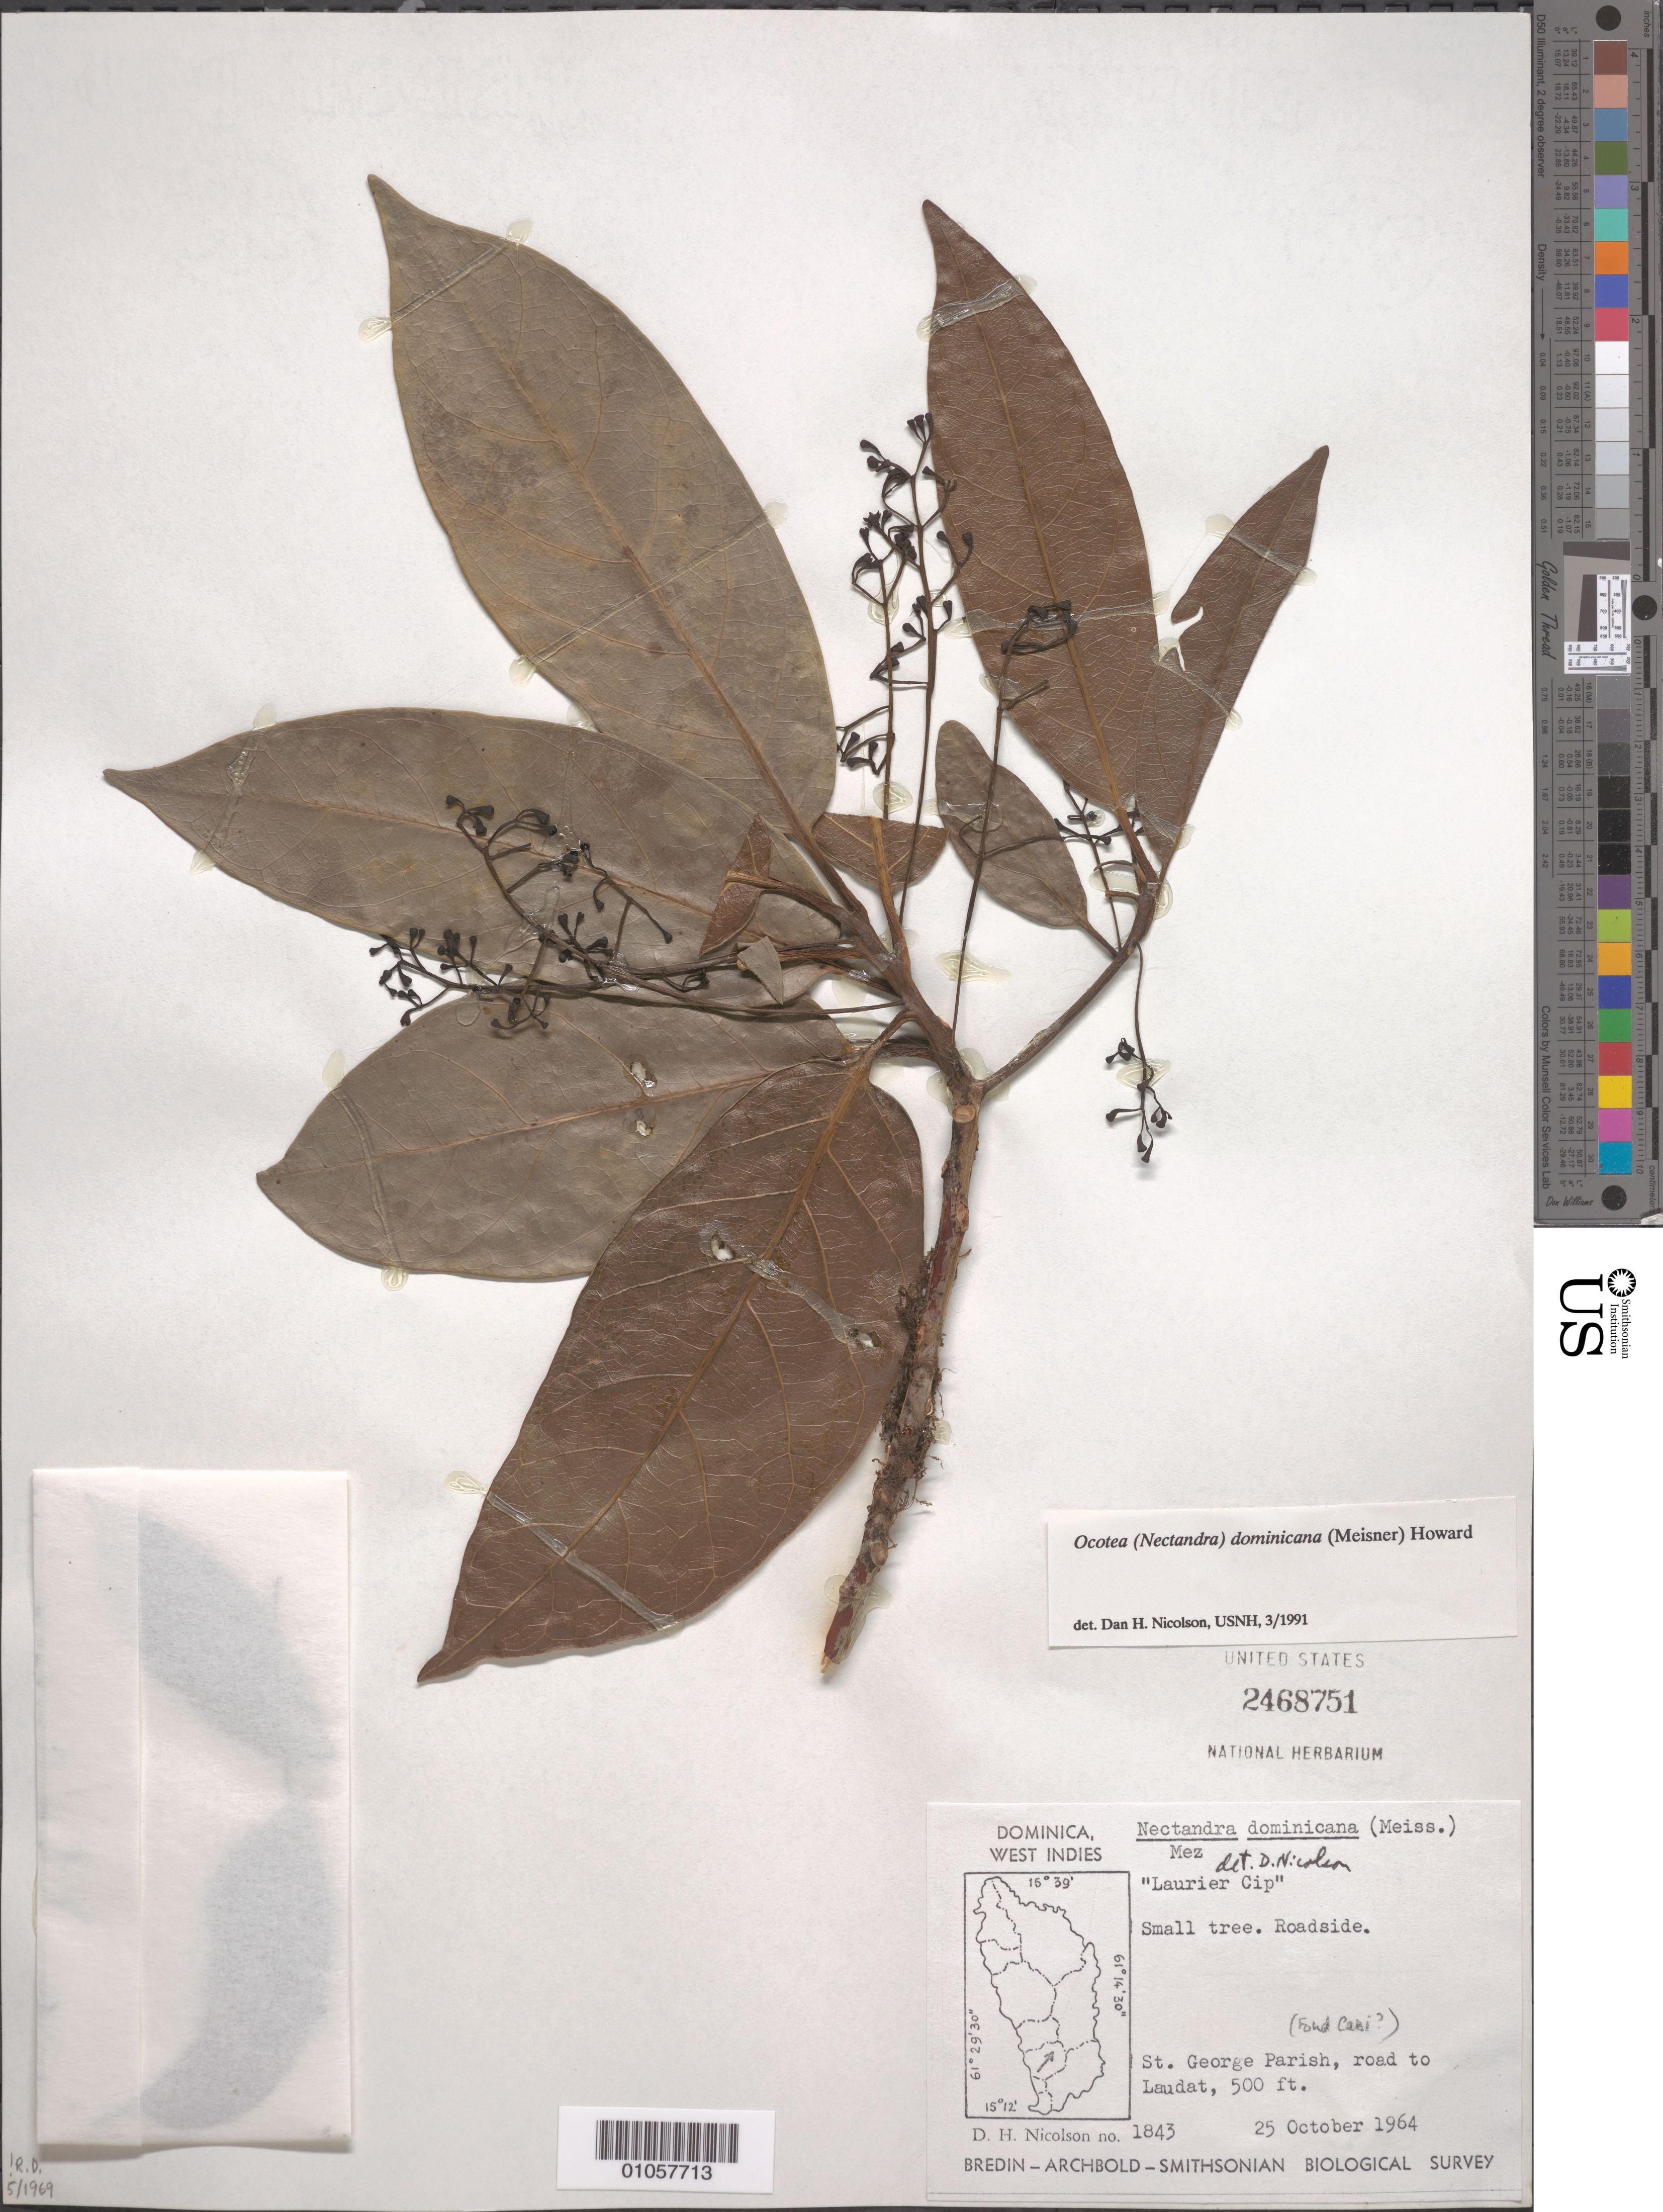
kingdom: Plantae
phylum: Tracheophyta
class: Magnoliopsida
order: Laurales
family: Lauraceae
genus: Ocotea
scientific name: Ocotea dominicana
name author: (Meisn.) R.A. Howard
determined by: Nicolson, Dan H.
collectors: D. H. Nicolson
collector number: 1843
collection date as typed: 25 Oct 1964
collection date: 1964-10-25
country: Dominica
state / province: St. George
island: Dominica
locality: Road to Laudat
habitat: Roadside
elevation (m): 152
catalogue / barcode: US 2468751